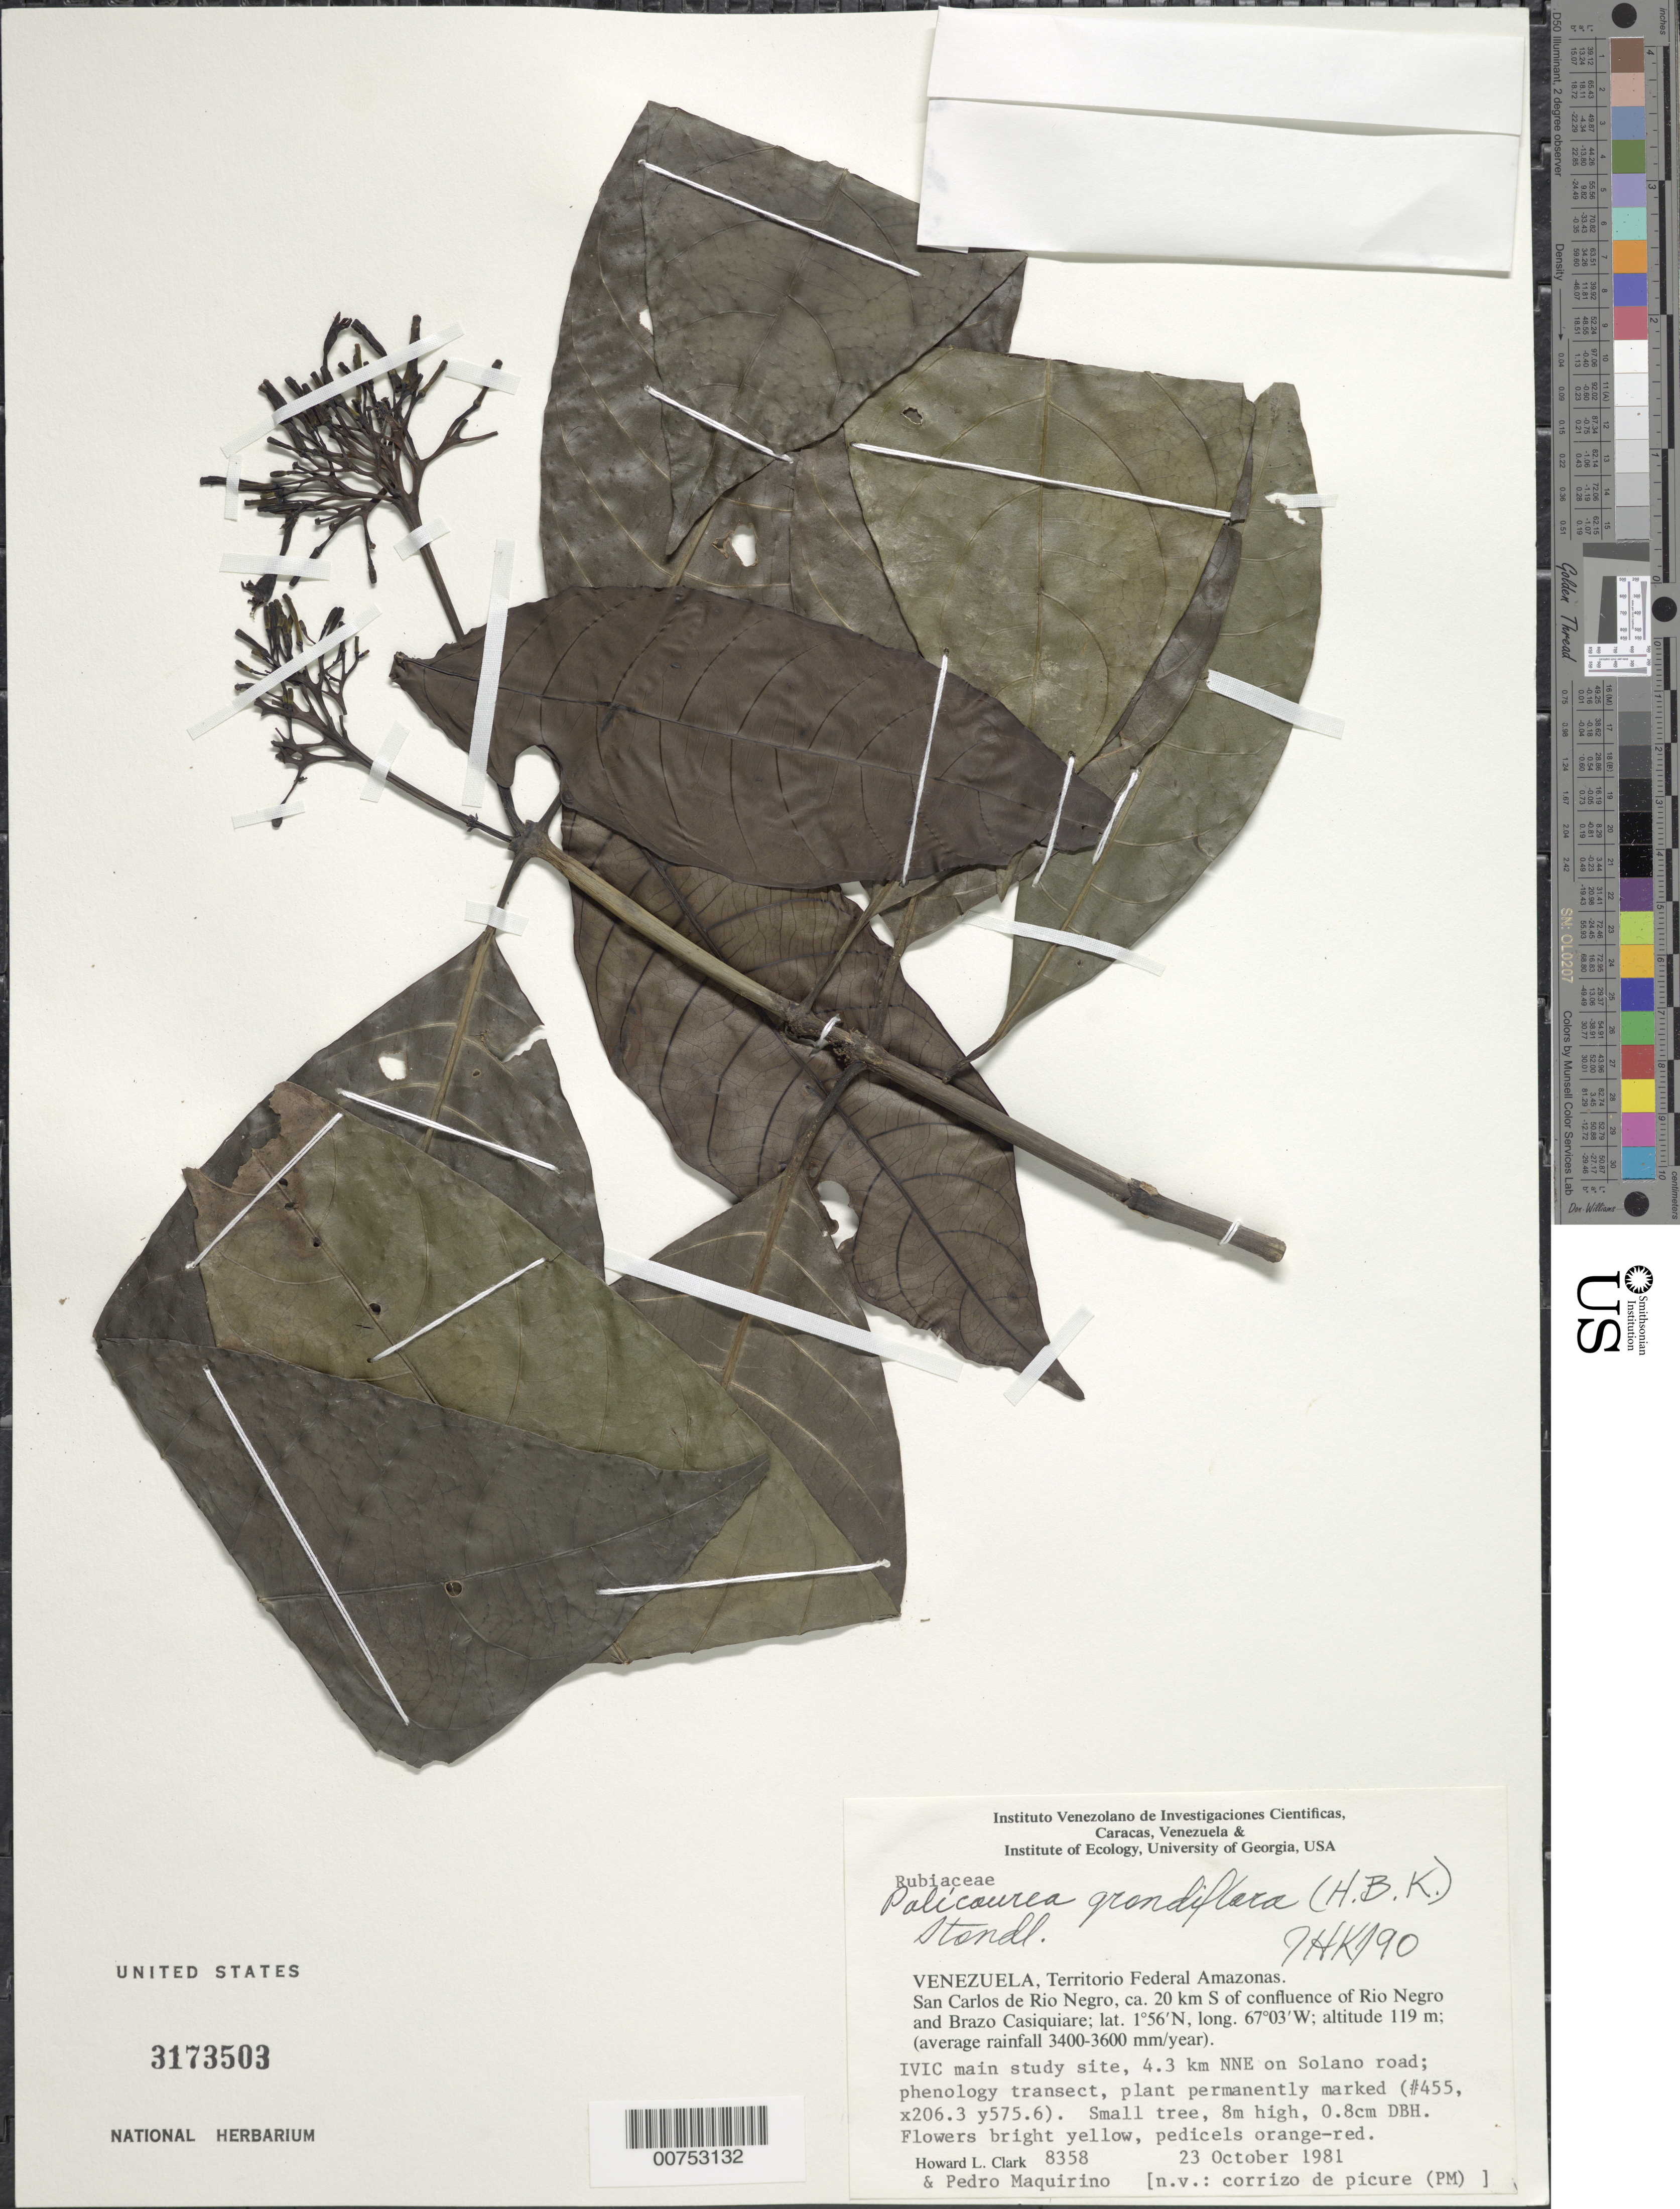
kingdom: Plantae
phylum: Tracheophyta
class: Magnoliopsida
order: Gentianales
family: Rubiaceae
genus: Palicourea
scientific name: Palicourea grandiflora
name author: (Kunth) Standl.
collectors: H. L. Clark & P. Maquirino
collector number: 8358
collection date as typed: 23-Oct-81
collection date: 1981-10-23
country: Venezuela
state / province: Amazonas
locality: San Carlos de Río Negro, ca. 20 km S of confluence of Río Negro and Brazo Casiquiare; IVIC main study site, 4.3 km NNE on Solano road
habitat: Average rainfall 3400-3600 mm/year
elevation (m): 119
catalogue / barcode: US 3173503